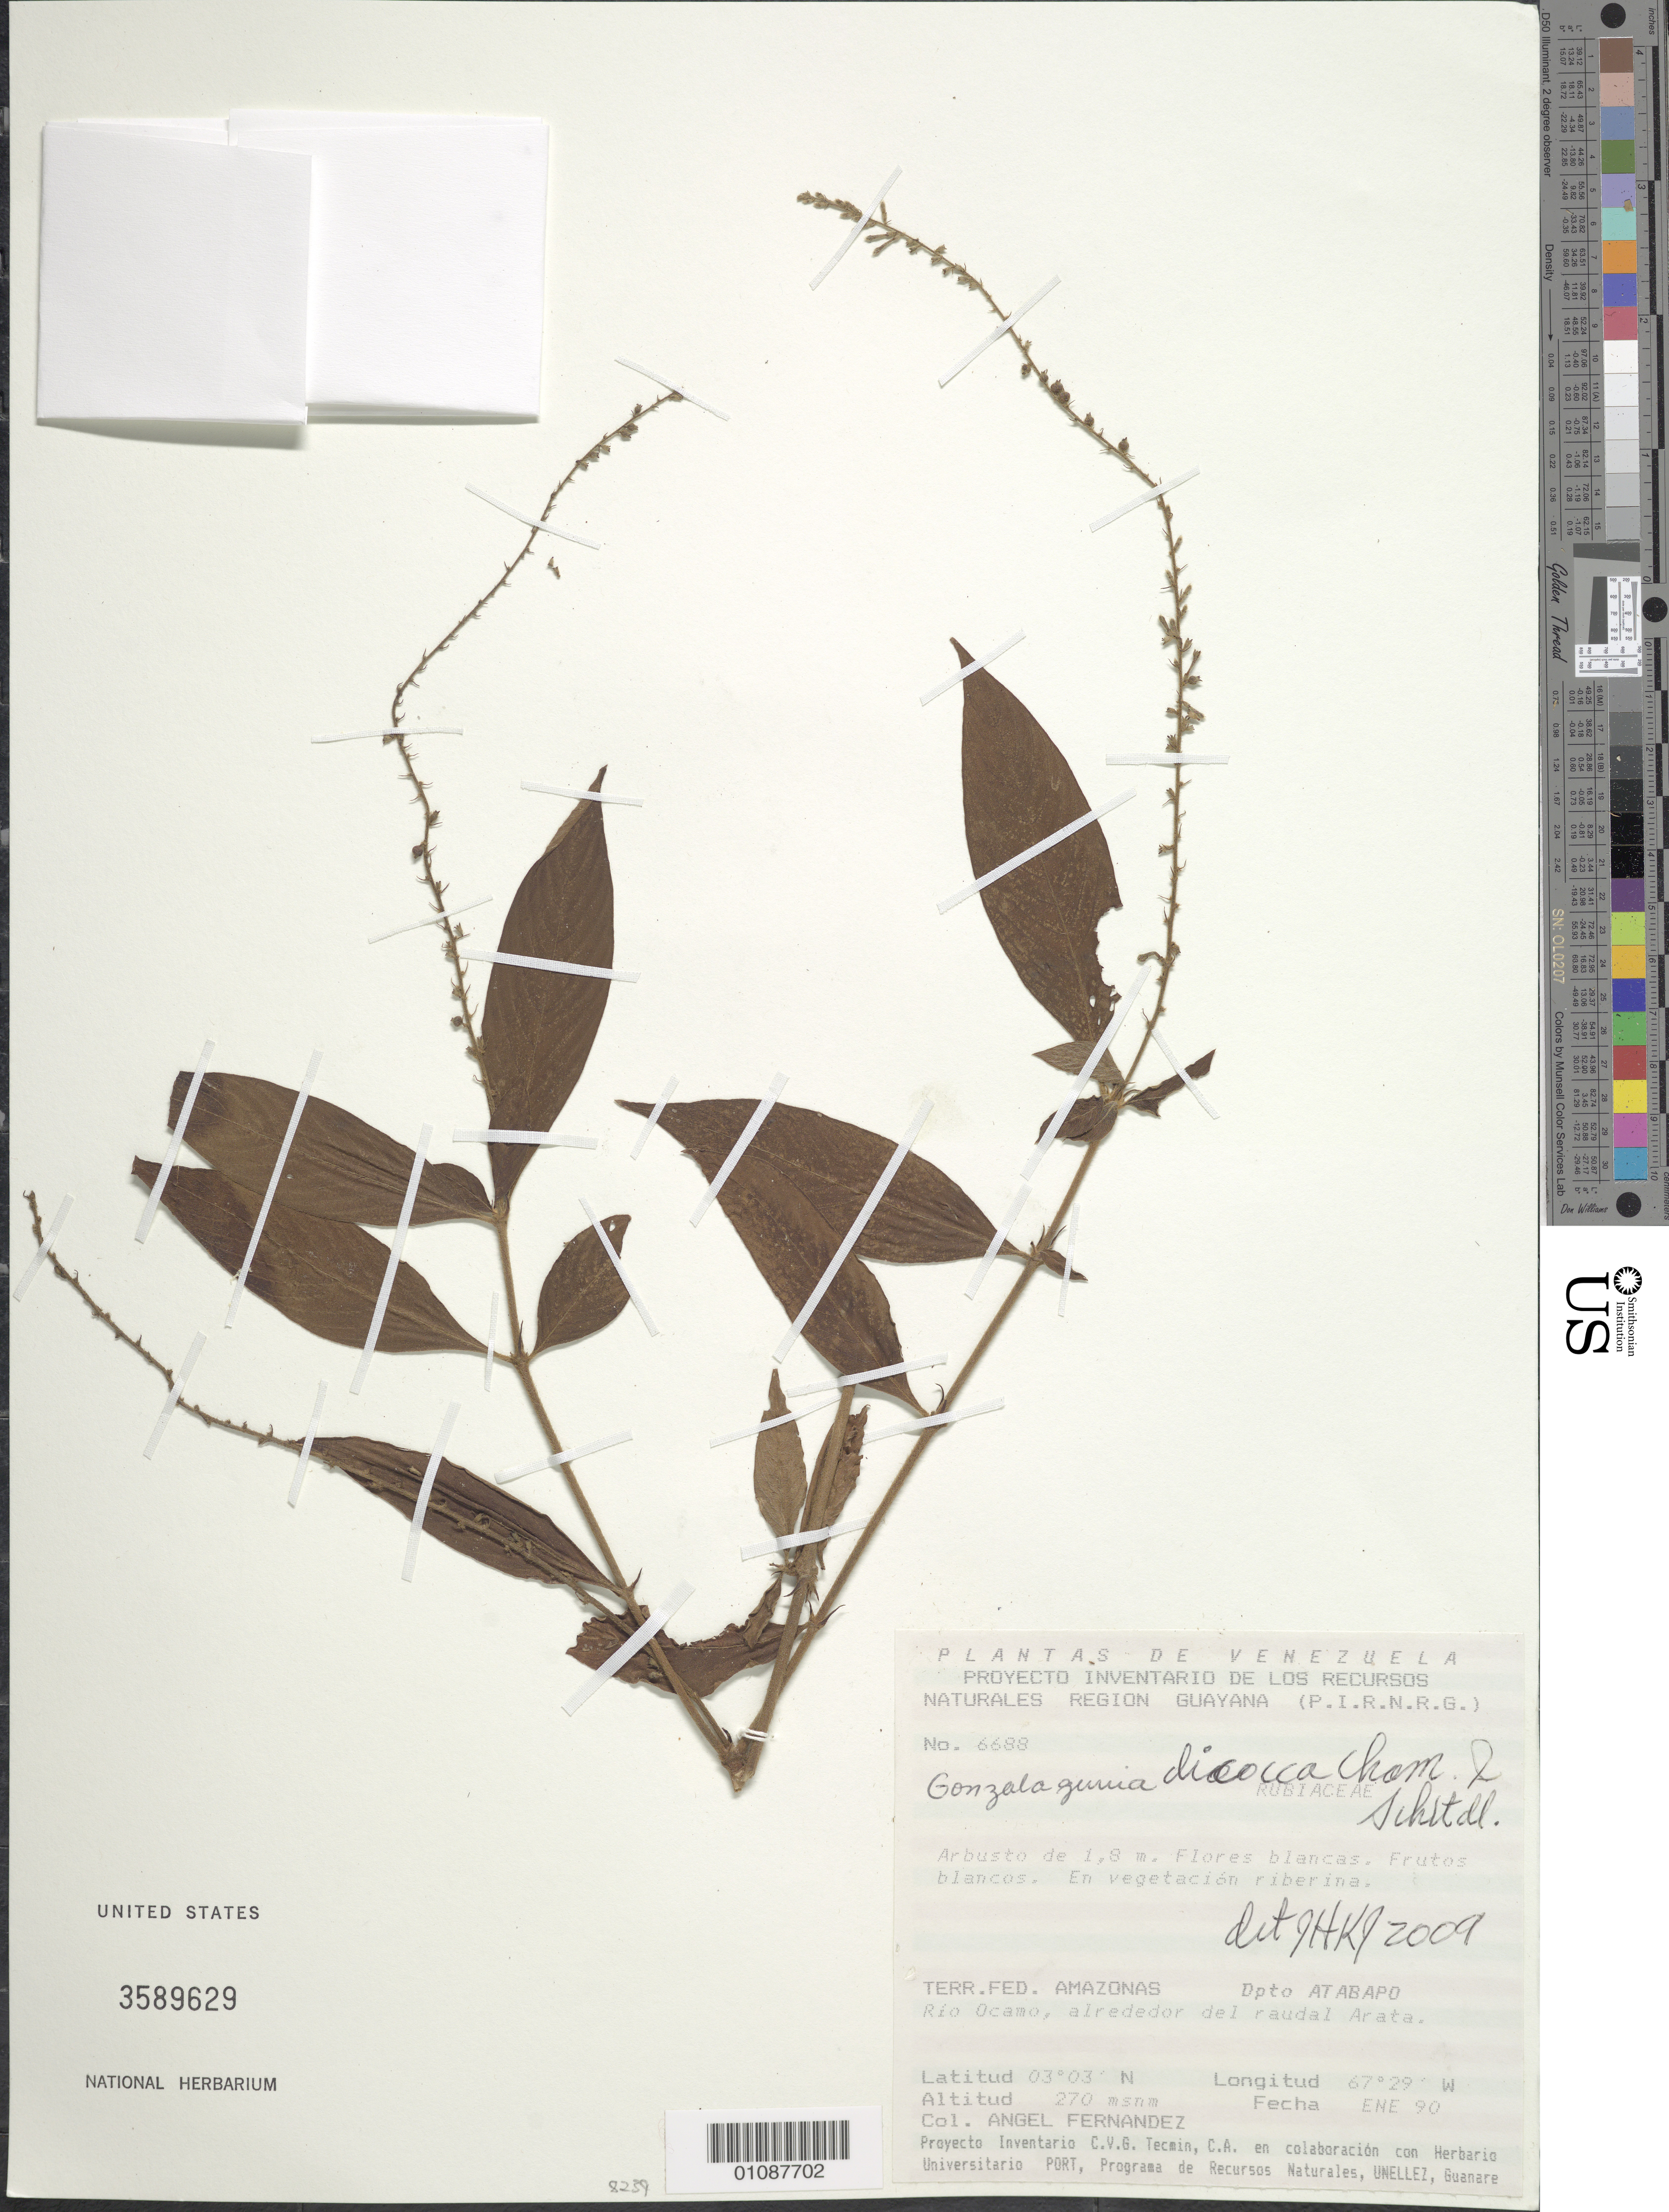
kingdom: Plantae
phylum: Tracheophyta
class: Magnoliopsida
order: Gentianales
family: Rubiaceae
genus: Gonzalagunia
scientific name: Gonzalagunia dicocca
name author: Cham. & Schltdl.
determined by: Kirkbride, J. H.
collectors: A. Fernández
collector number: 6688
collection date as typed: Jan-90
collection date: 1990-01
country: Venezuela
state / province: Amazonas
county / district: Atabapo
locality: Río Ocamo, alrededor del raudal Arata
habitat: Vegetation riberina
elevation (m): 270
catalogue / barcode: US 3589629